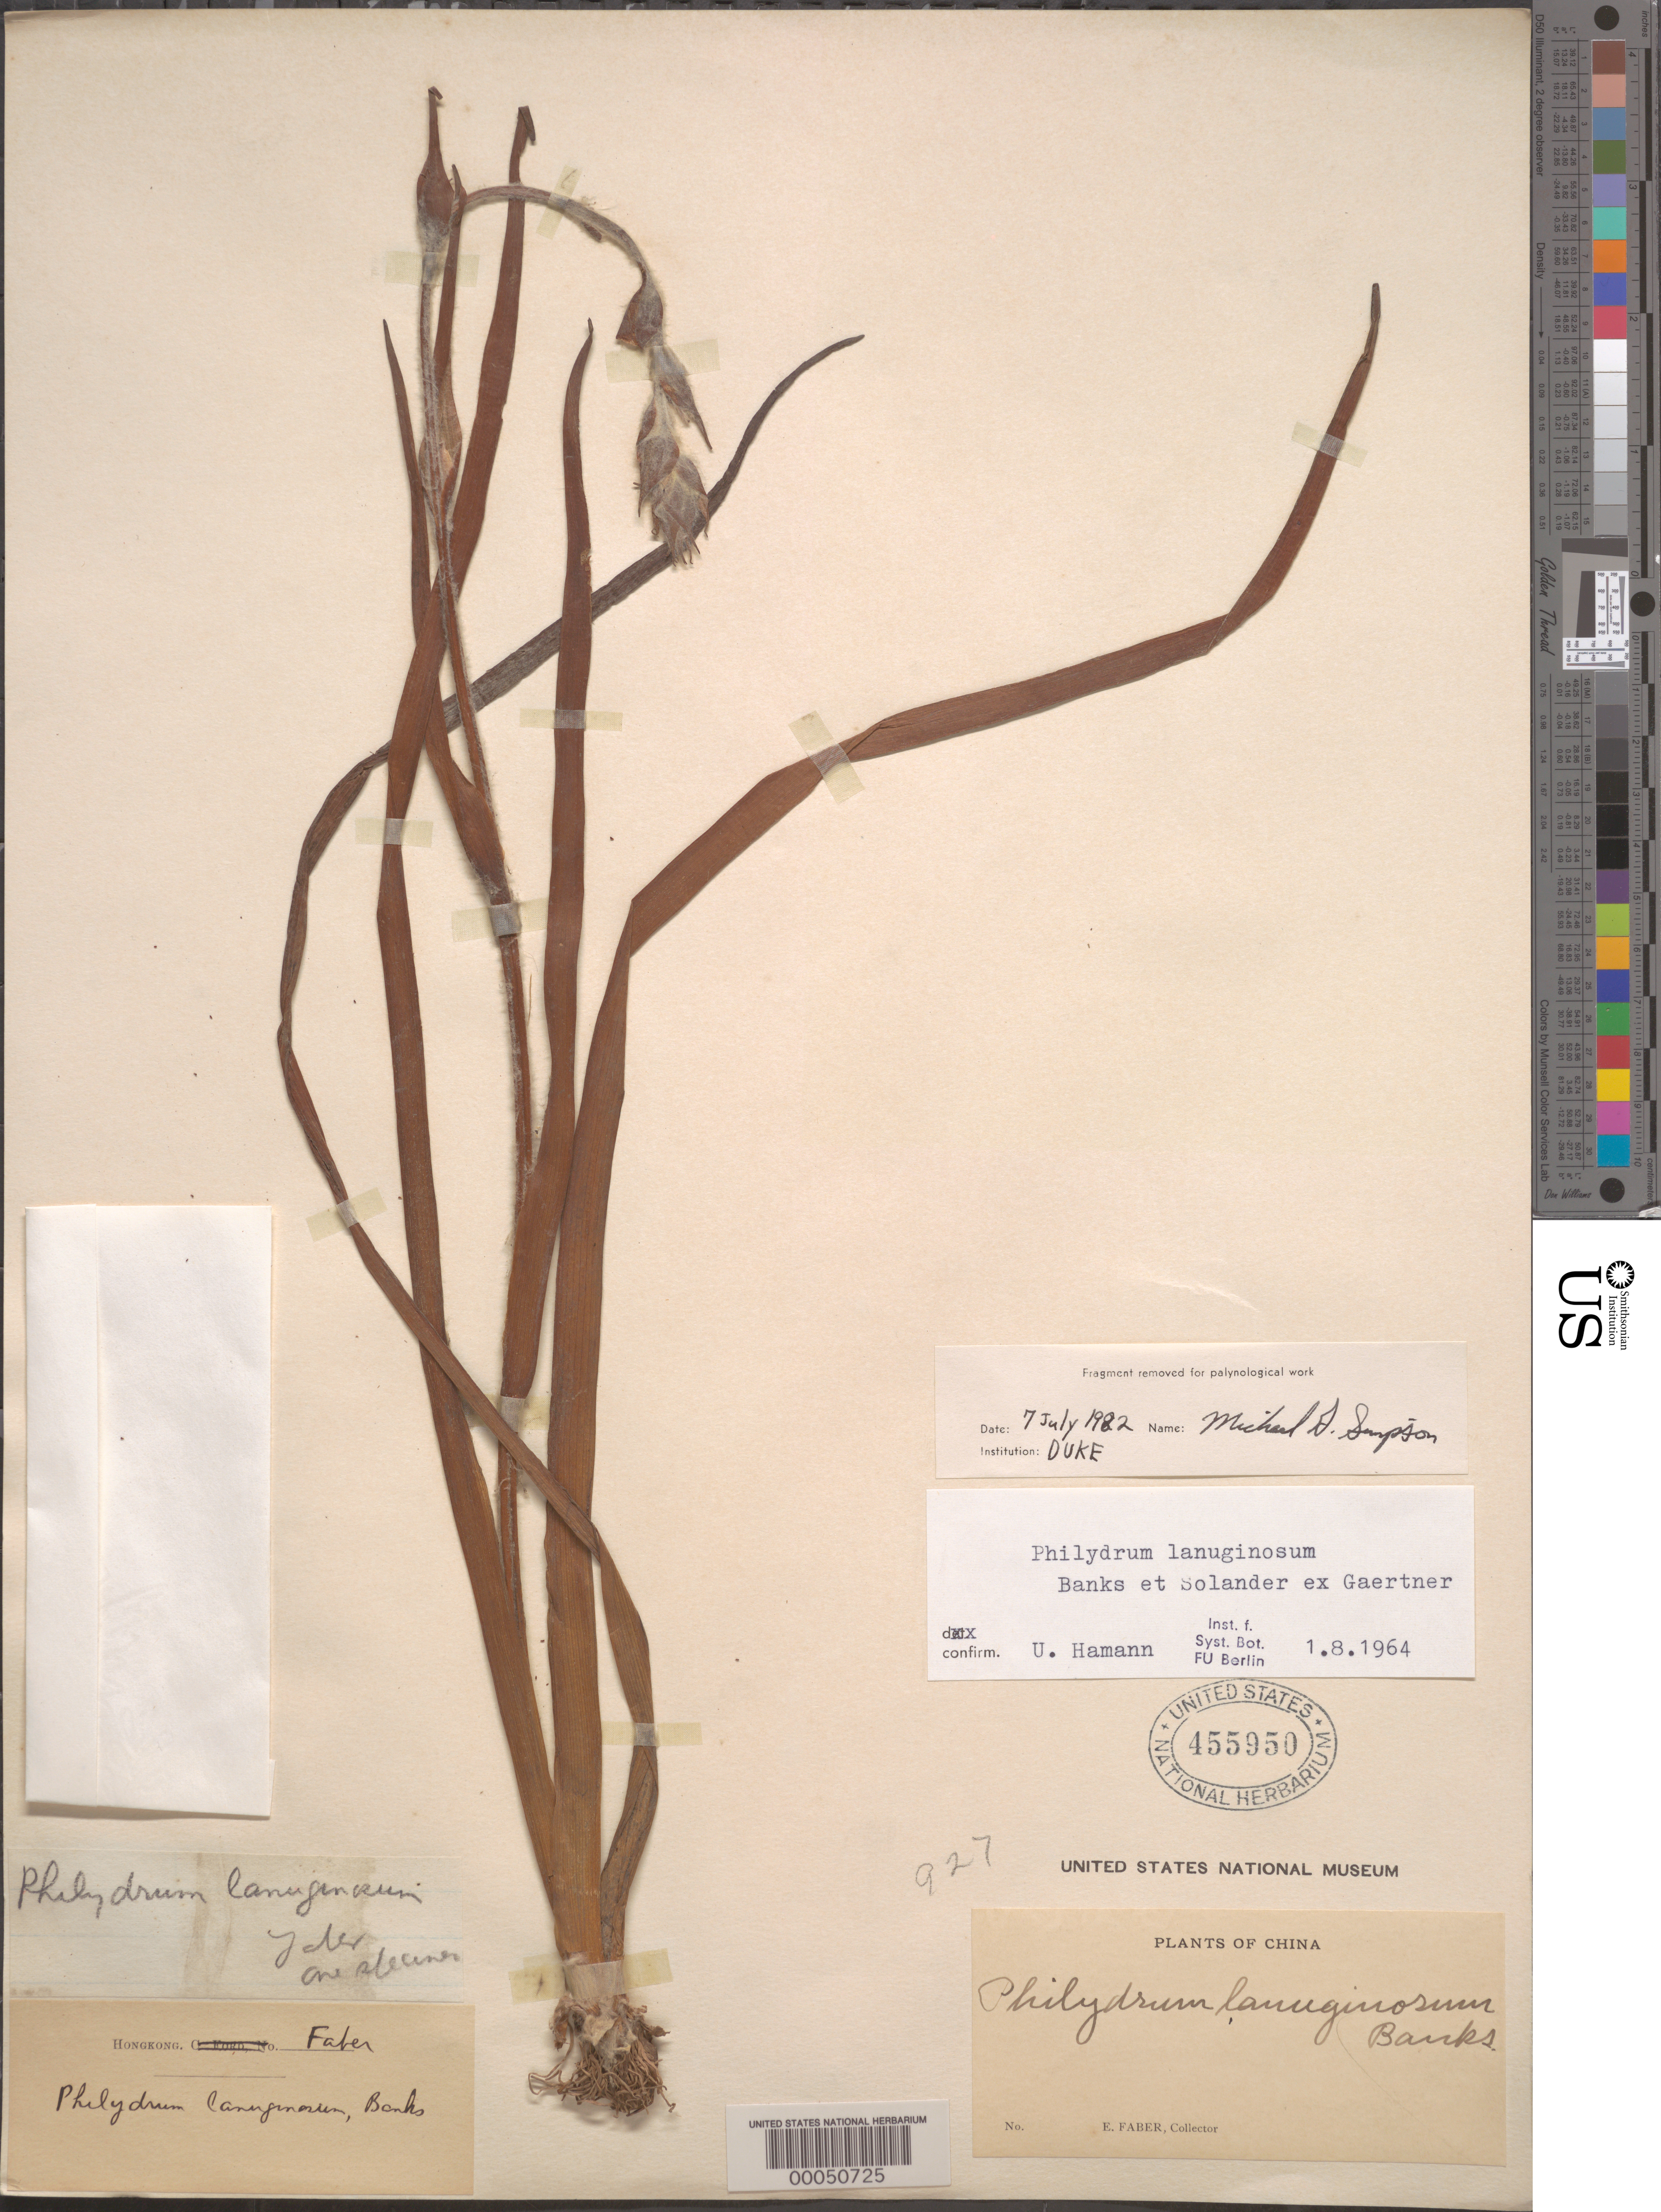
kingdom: Plantae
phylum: Tracheophyta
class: Liliopsida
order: Commelinales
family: Philydraceae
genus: Philydrum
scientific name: Philydrum lanuginosum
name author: Banks & Sol. ex Gaertn.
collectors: E. Faber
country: China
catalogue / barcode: US 455950